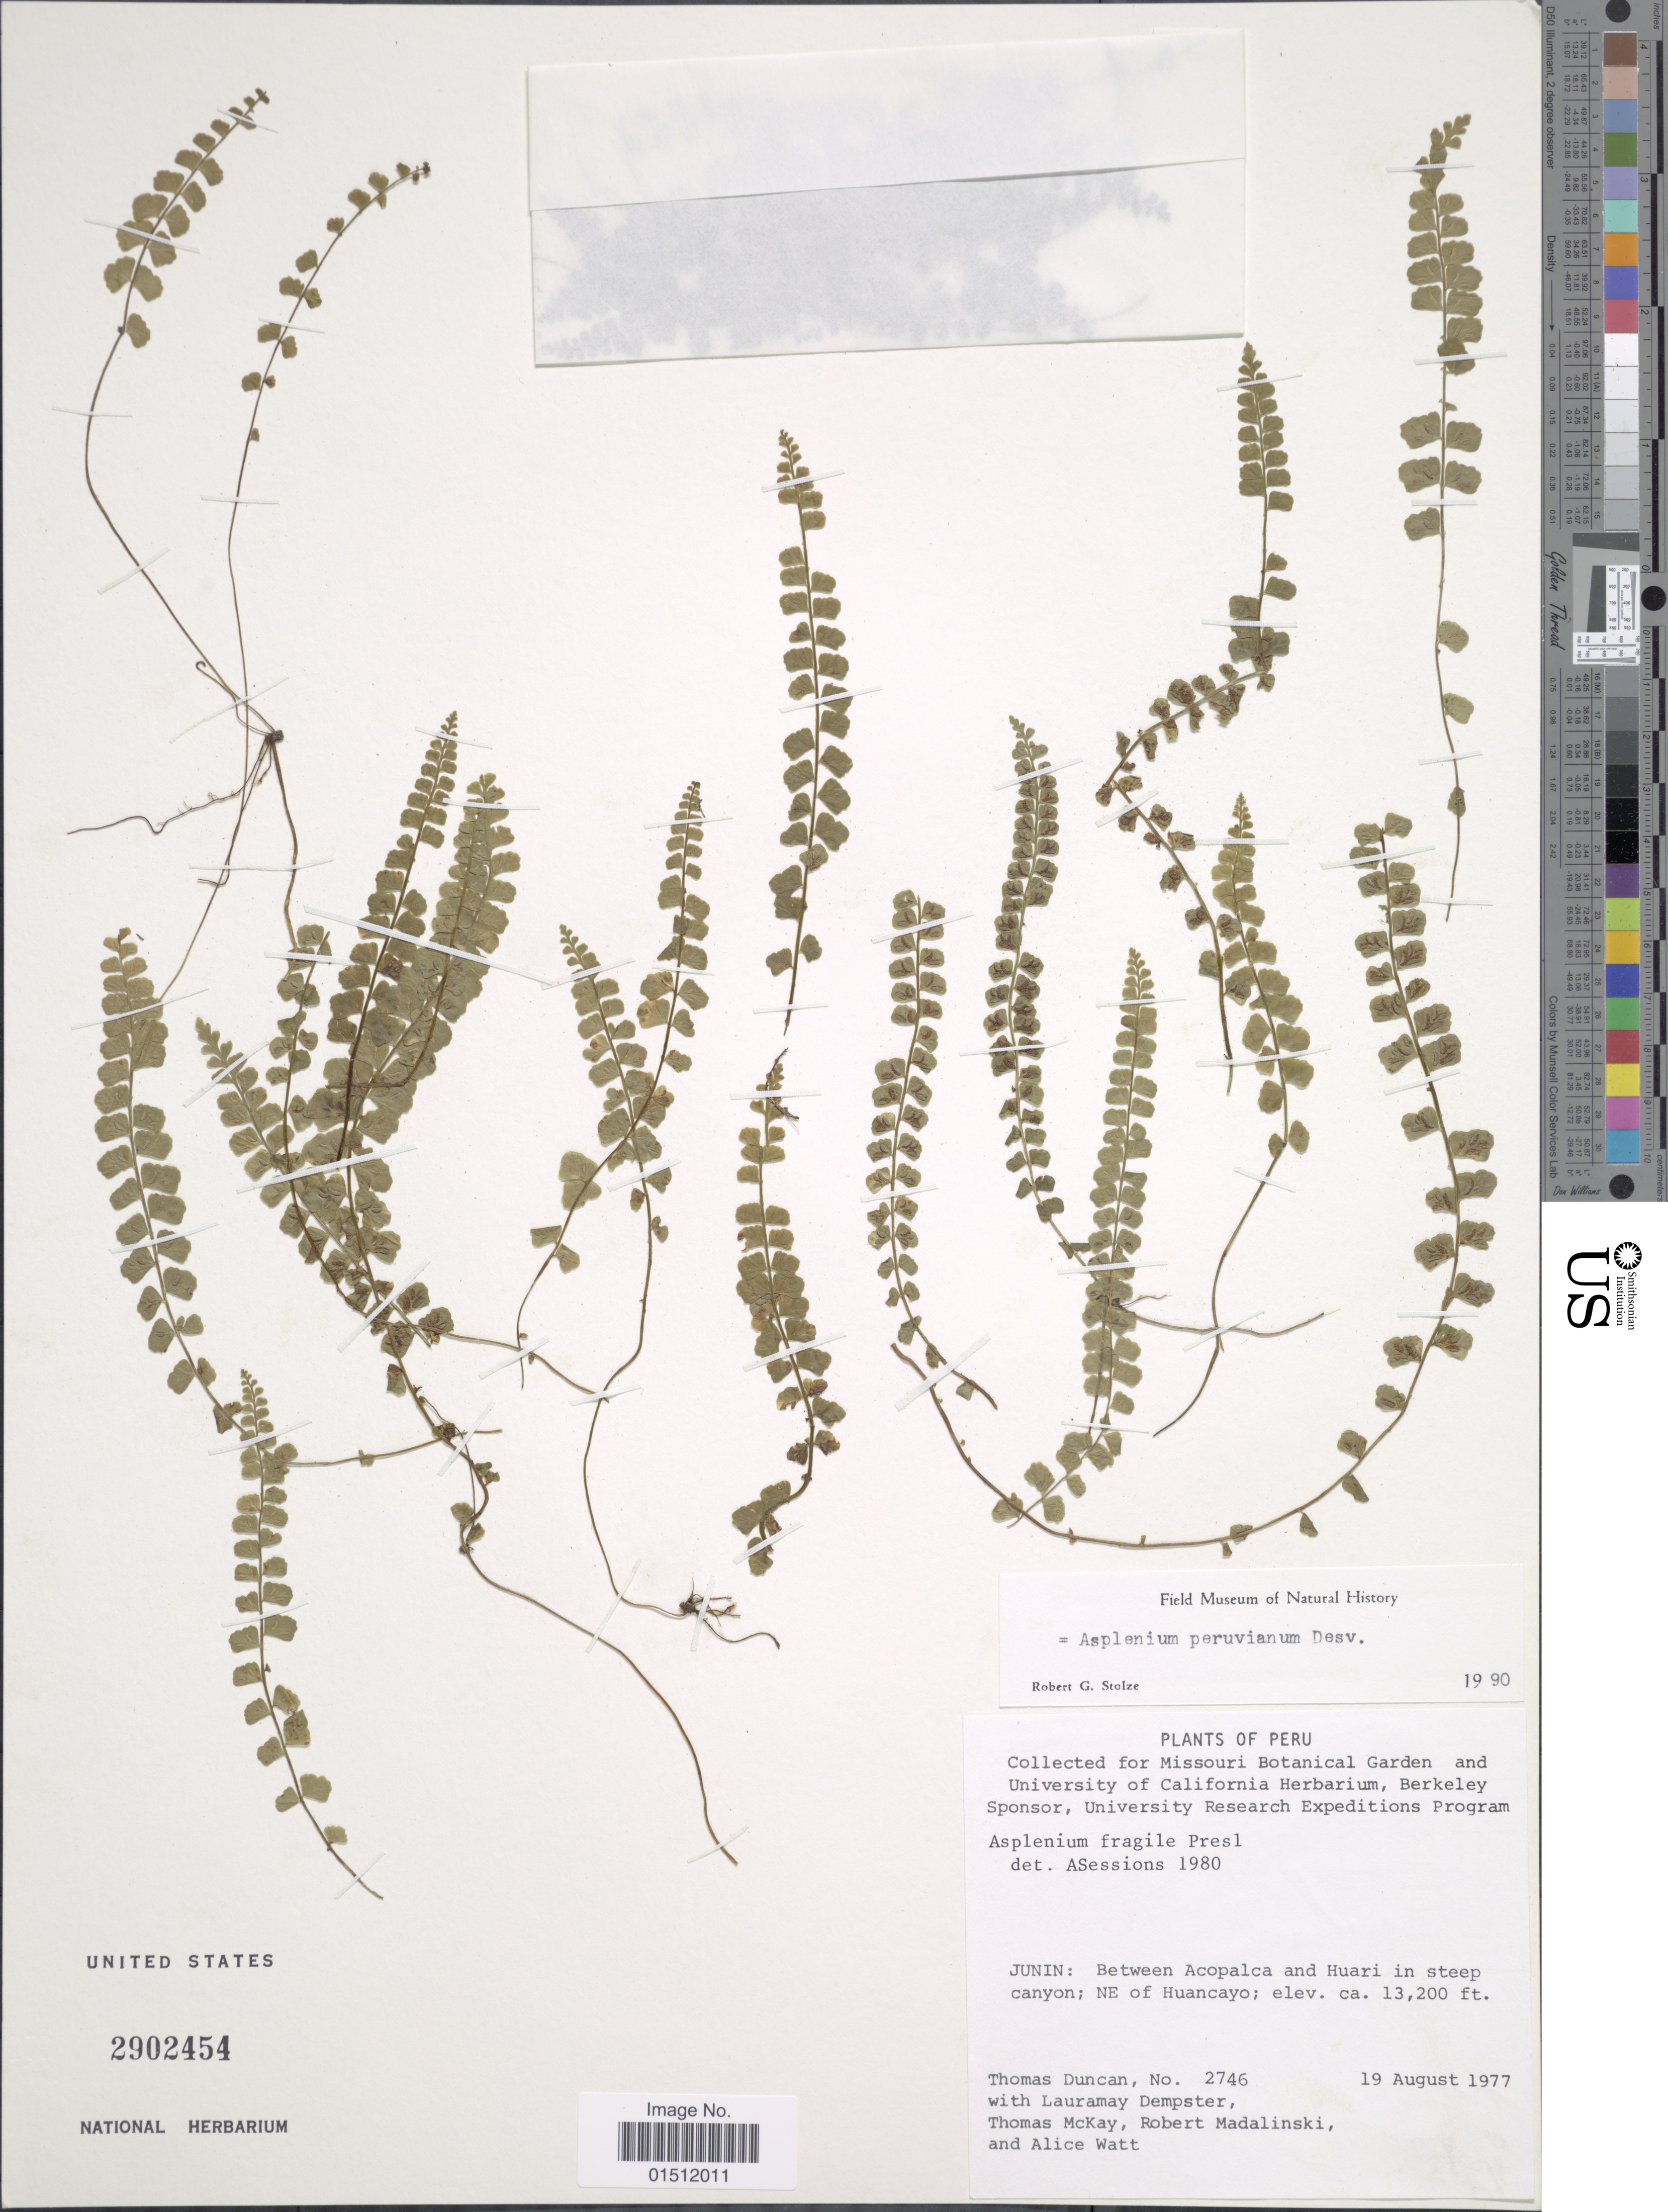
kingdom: Plantae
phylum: Tracheophyta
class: Polypodiopsida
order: Polypodiales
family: Aspleniaceae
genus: Asplenium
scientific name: Asplenium peruvianum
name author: Desv.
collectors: T. Duncan, L. T. Dempster, T. Mckay, R. Madalinski & A. Watt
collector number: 2746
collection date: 1977-08-19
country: Peru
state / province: Junín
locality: Junin:Between Acopalca and Huari in steep canyon; Ne of Huancayo.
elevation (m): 4023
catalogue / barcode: US 2902454